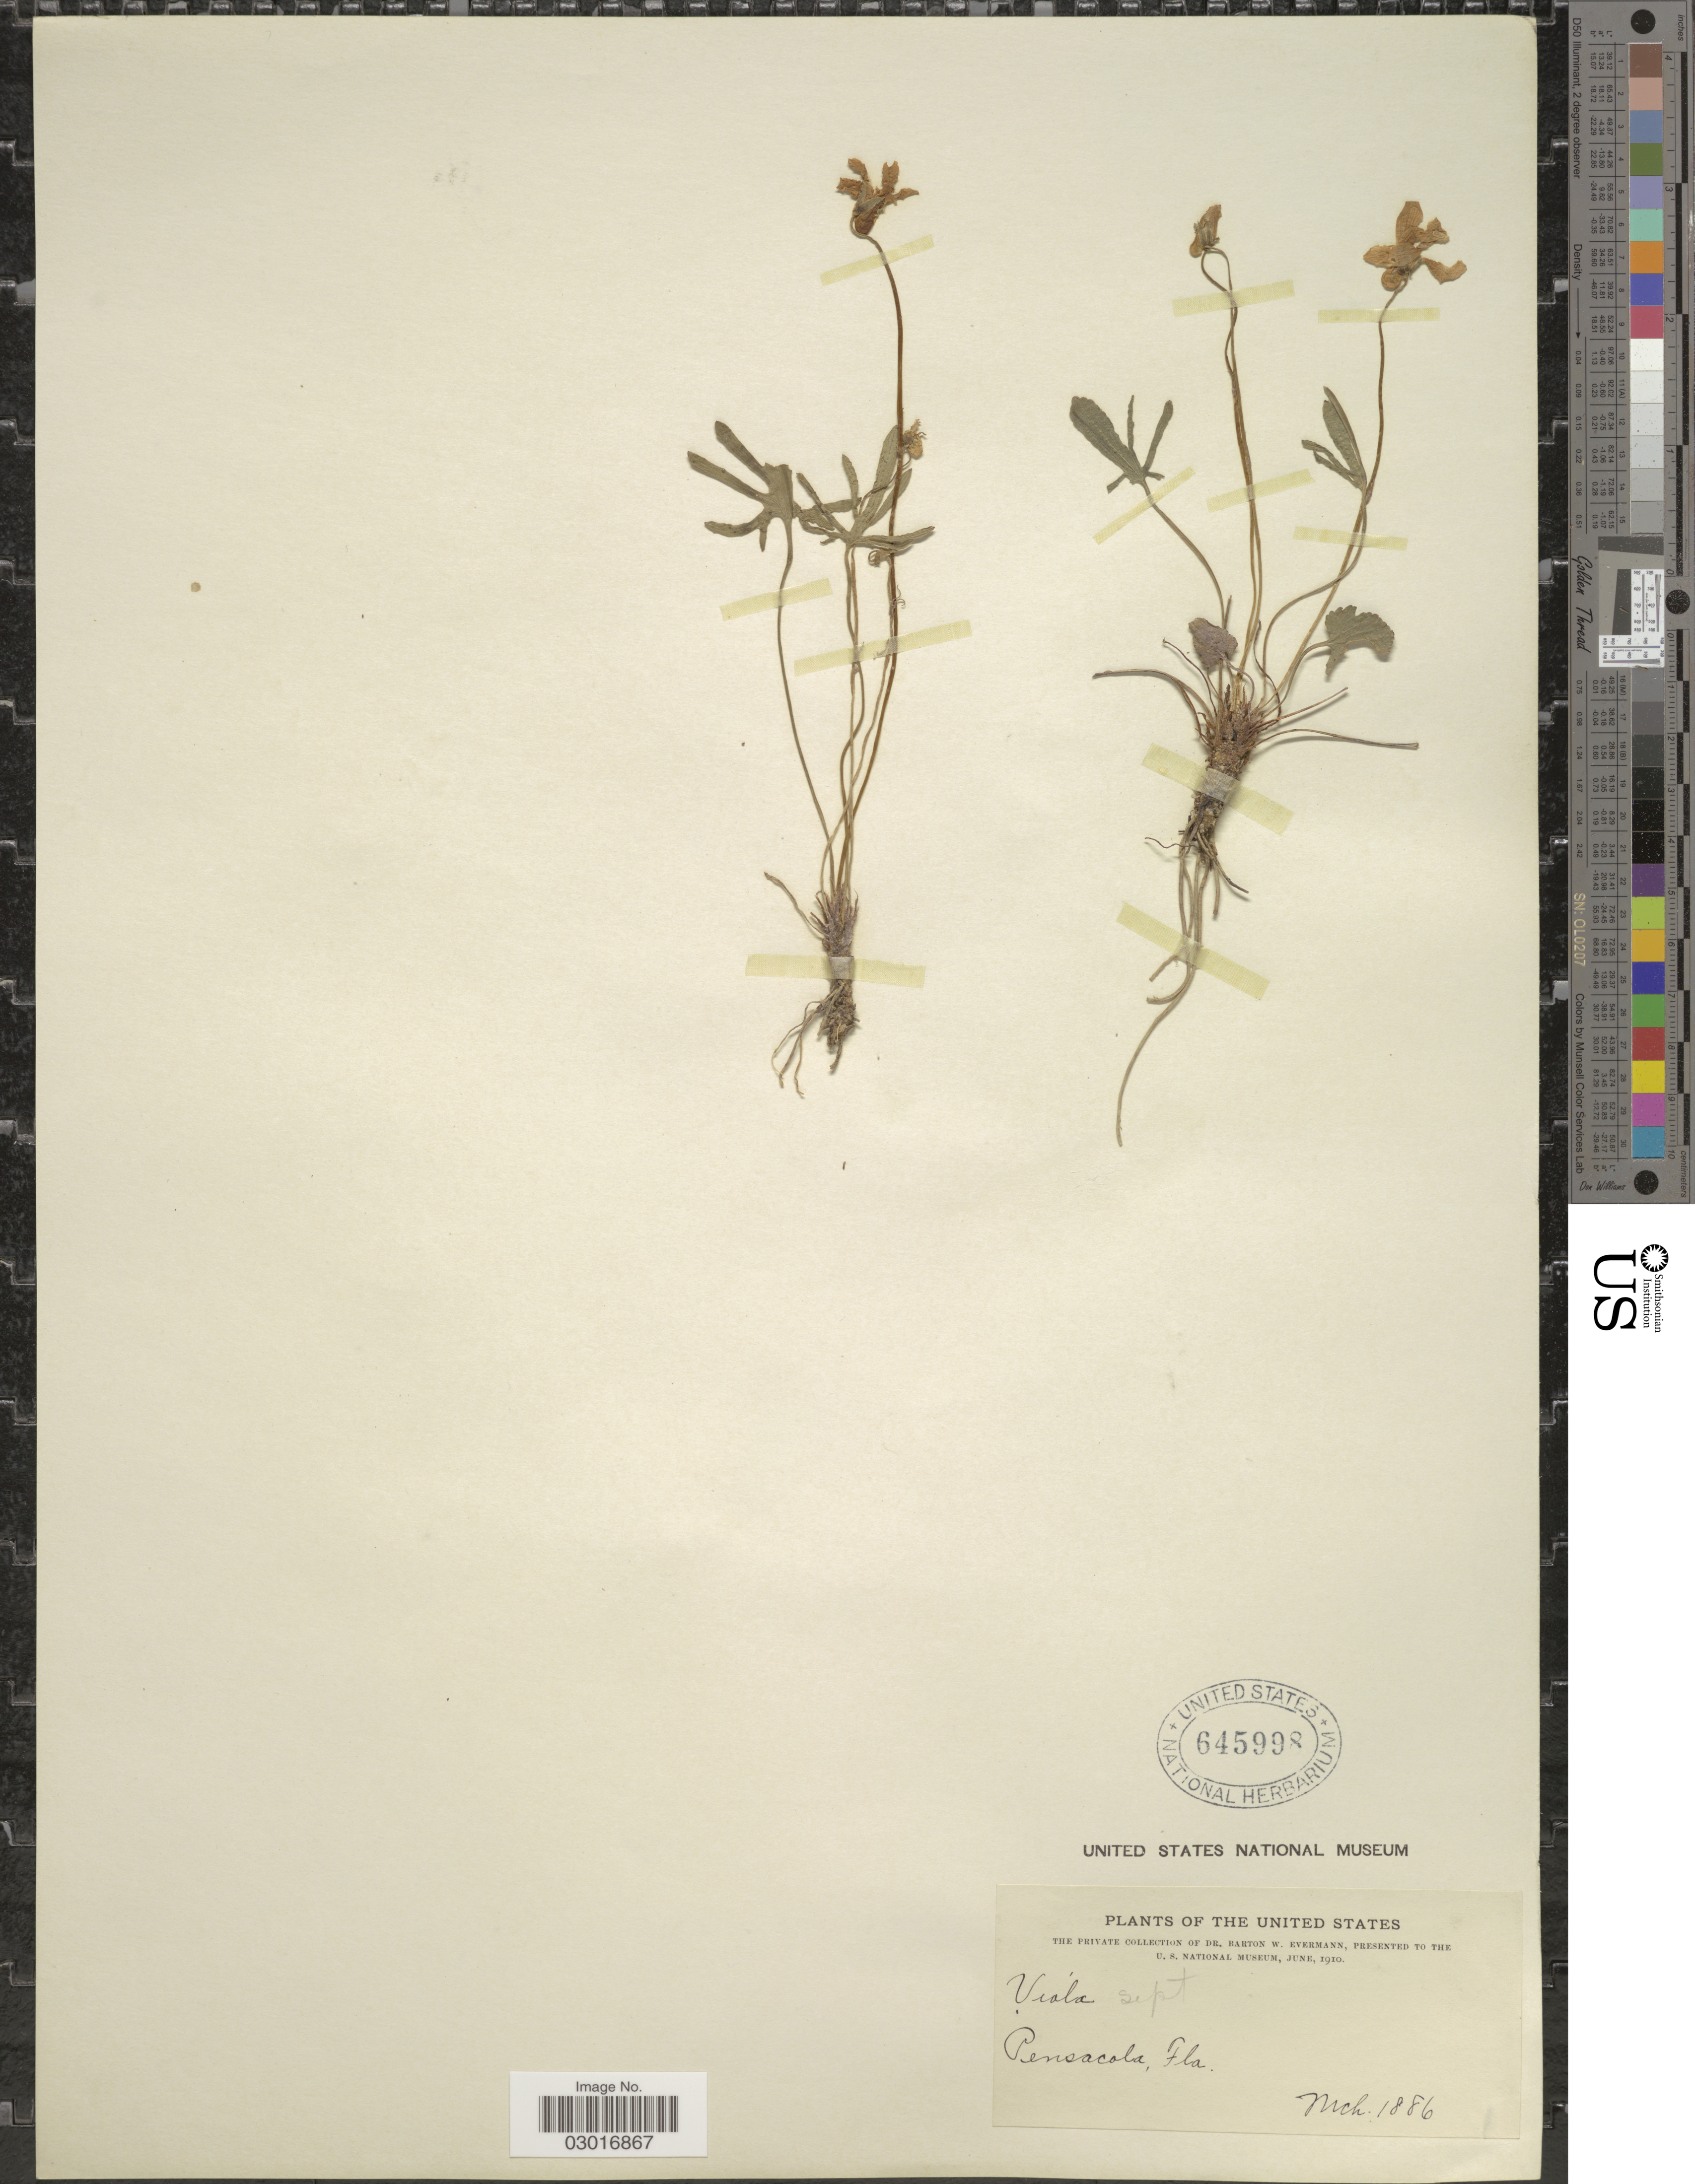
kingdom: Plantae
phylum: Tracheophyta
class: Magnoliopsida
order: Malpighiales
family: Violaceae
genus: Viola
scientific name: Viola septemloba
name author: LeConte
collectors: B. W. Evermann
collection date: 1886-03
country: United States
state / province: Florida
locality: Pensacola.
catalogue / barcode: US 645998